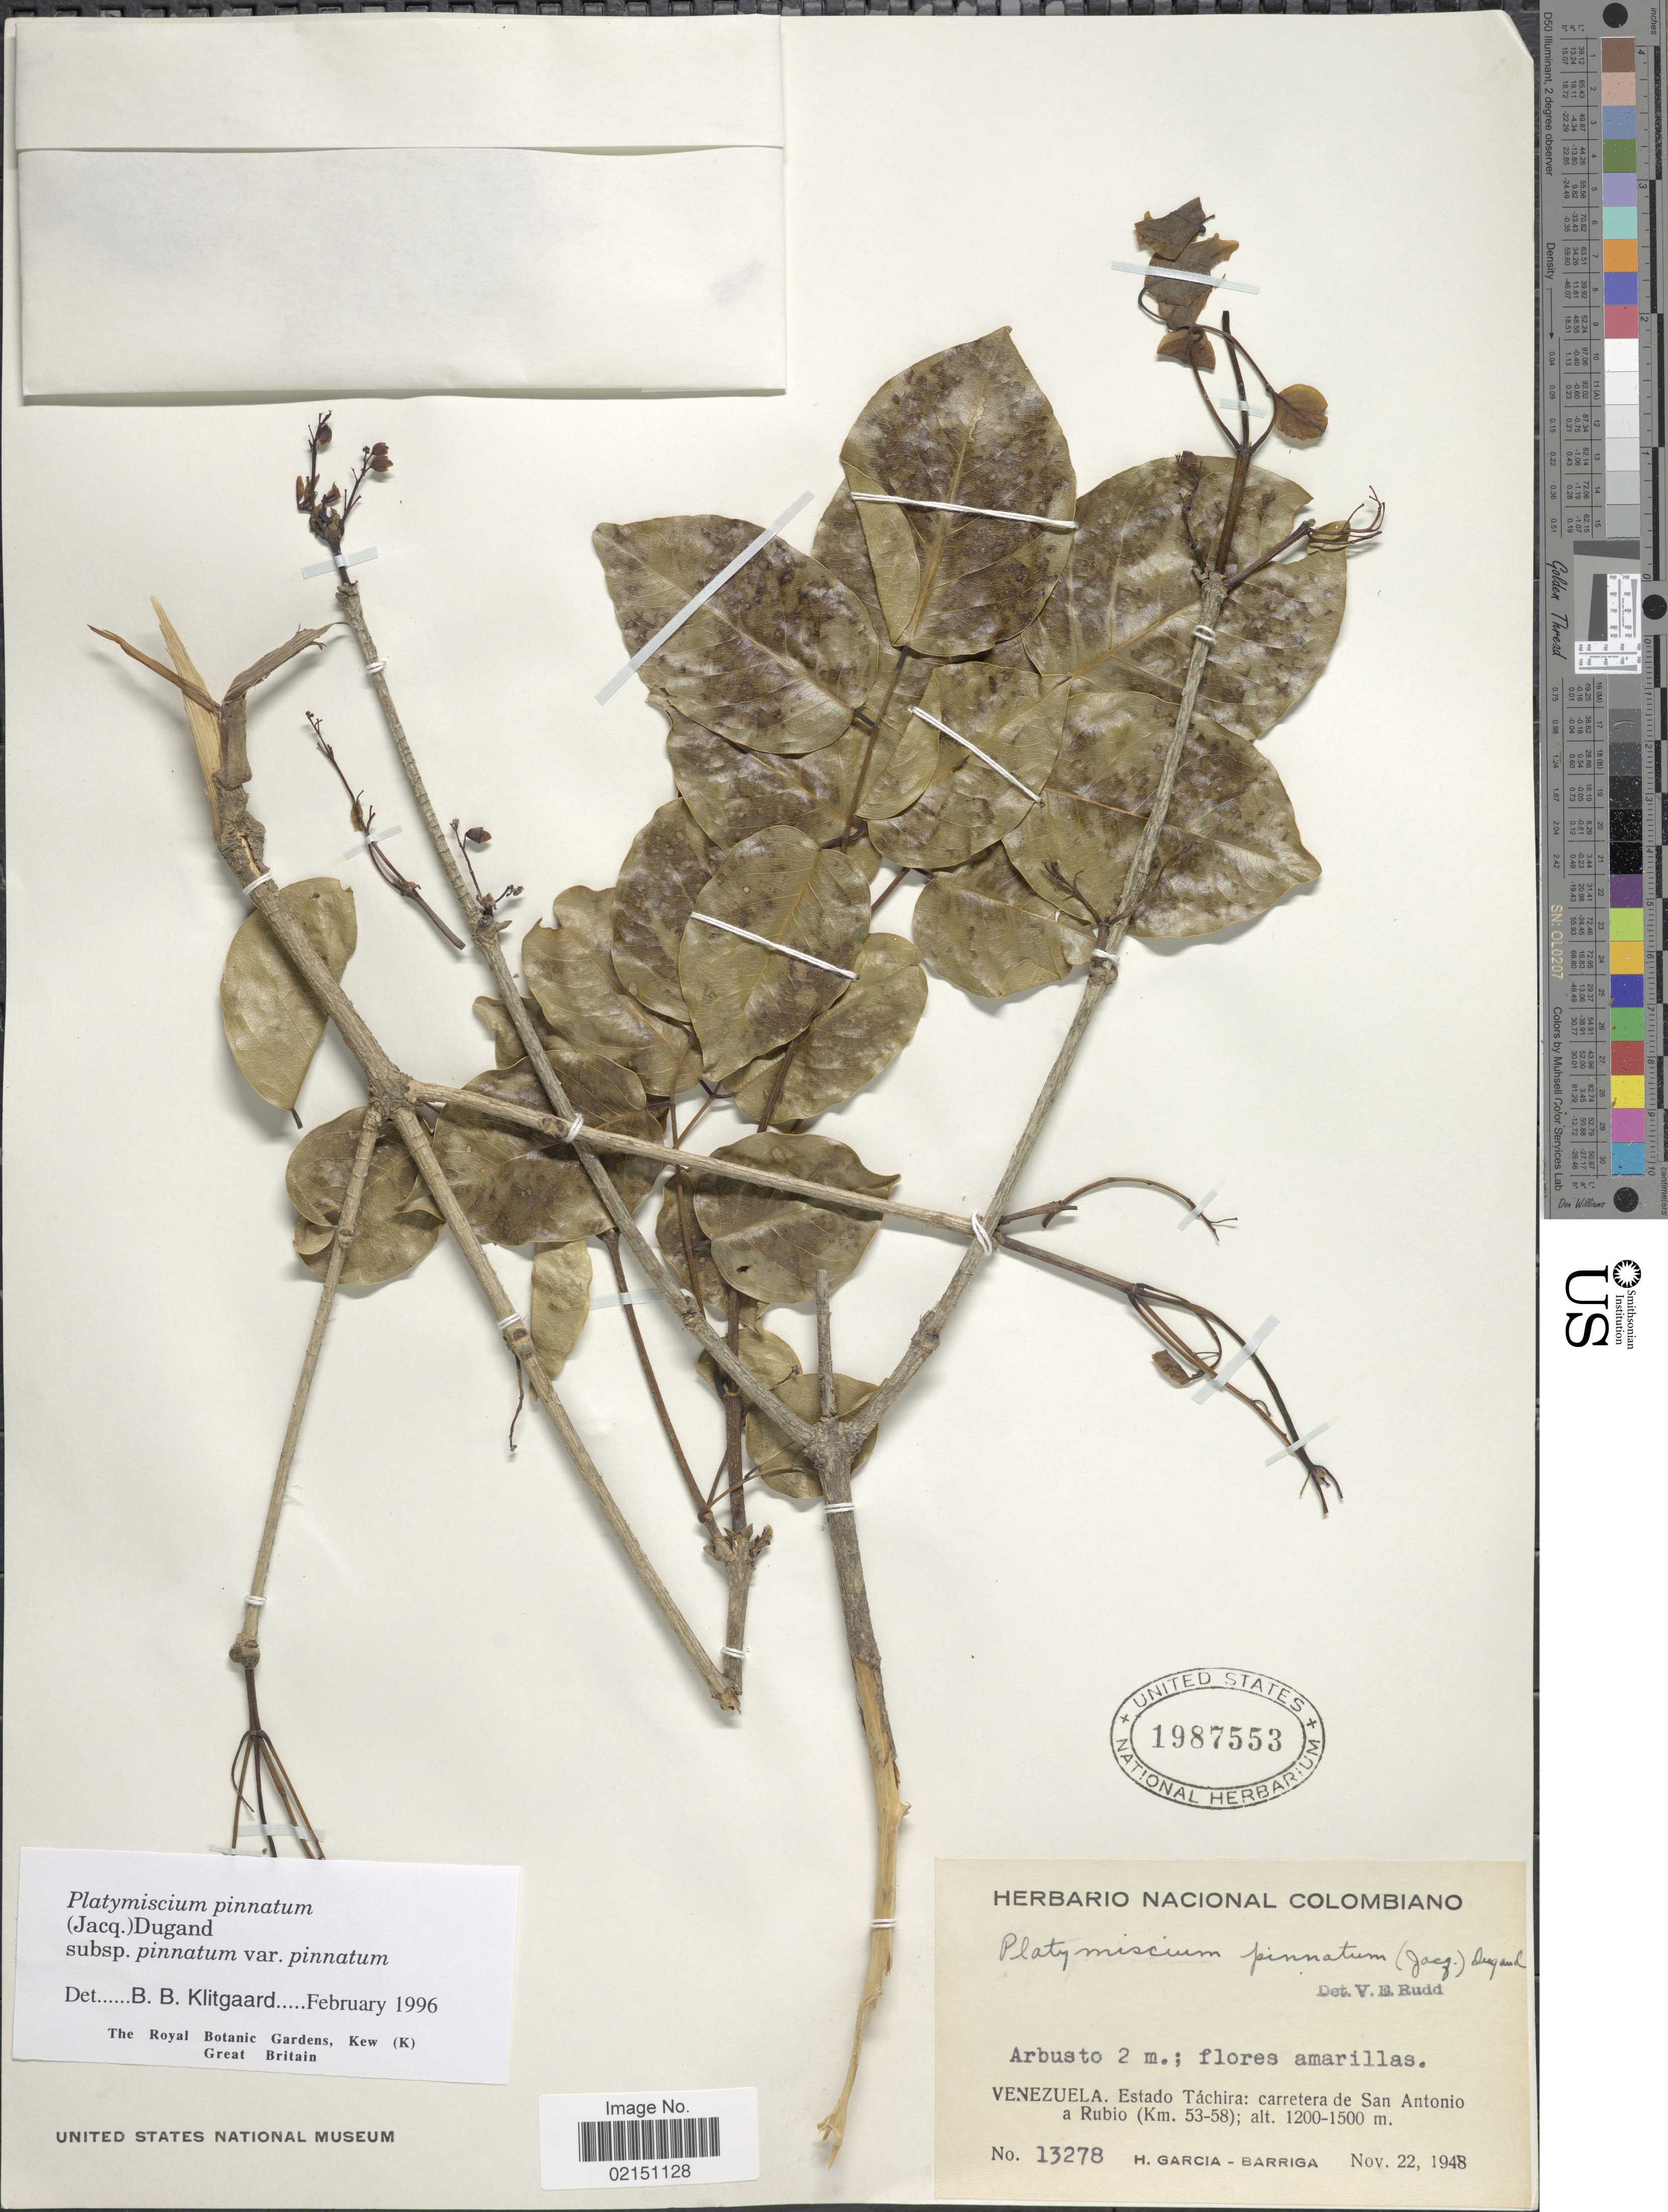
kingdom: Plantae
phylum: Tracheophyta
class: Magnoliopsida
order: Fabales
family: Fabaceae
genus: Platymiscium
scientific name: Platymiscium pinnatum var. pinnatum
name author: (Jacq.)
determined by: Klitgaard, B. B.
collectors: H. García Barriga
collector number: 13278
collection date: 1948-11-22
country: Venezuela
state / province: Tachira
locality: Carretera de San Antonio a Rubio (Km. 53-58)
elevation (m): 1200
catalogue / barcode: US 1987553